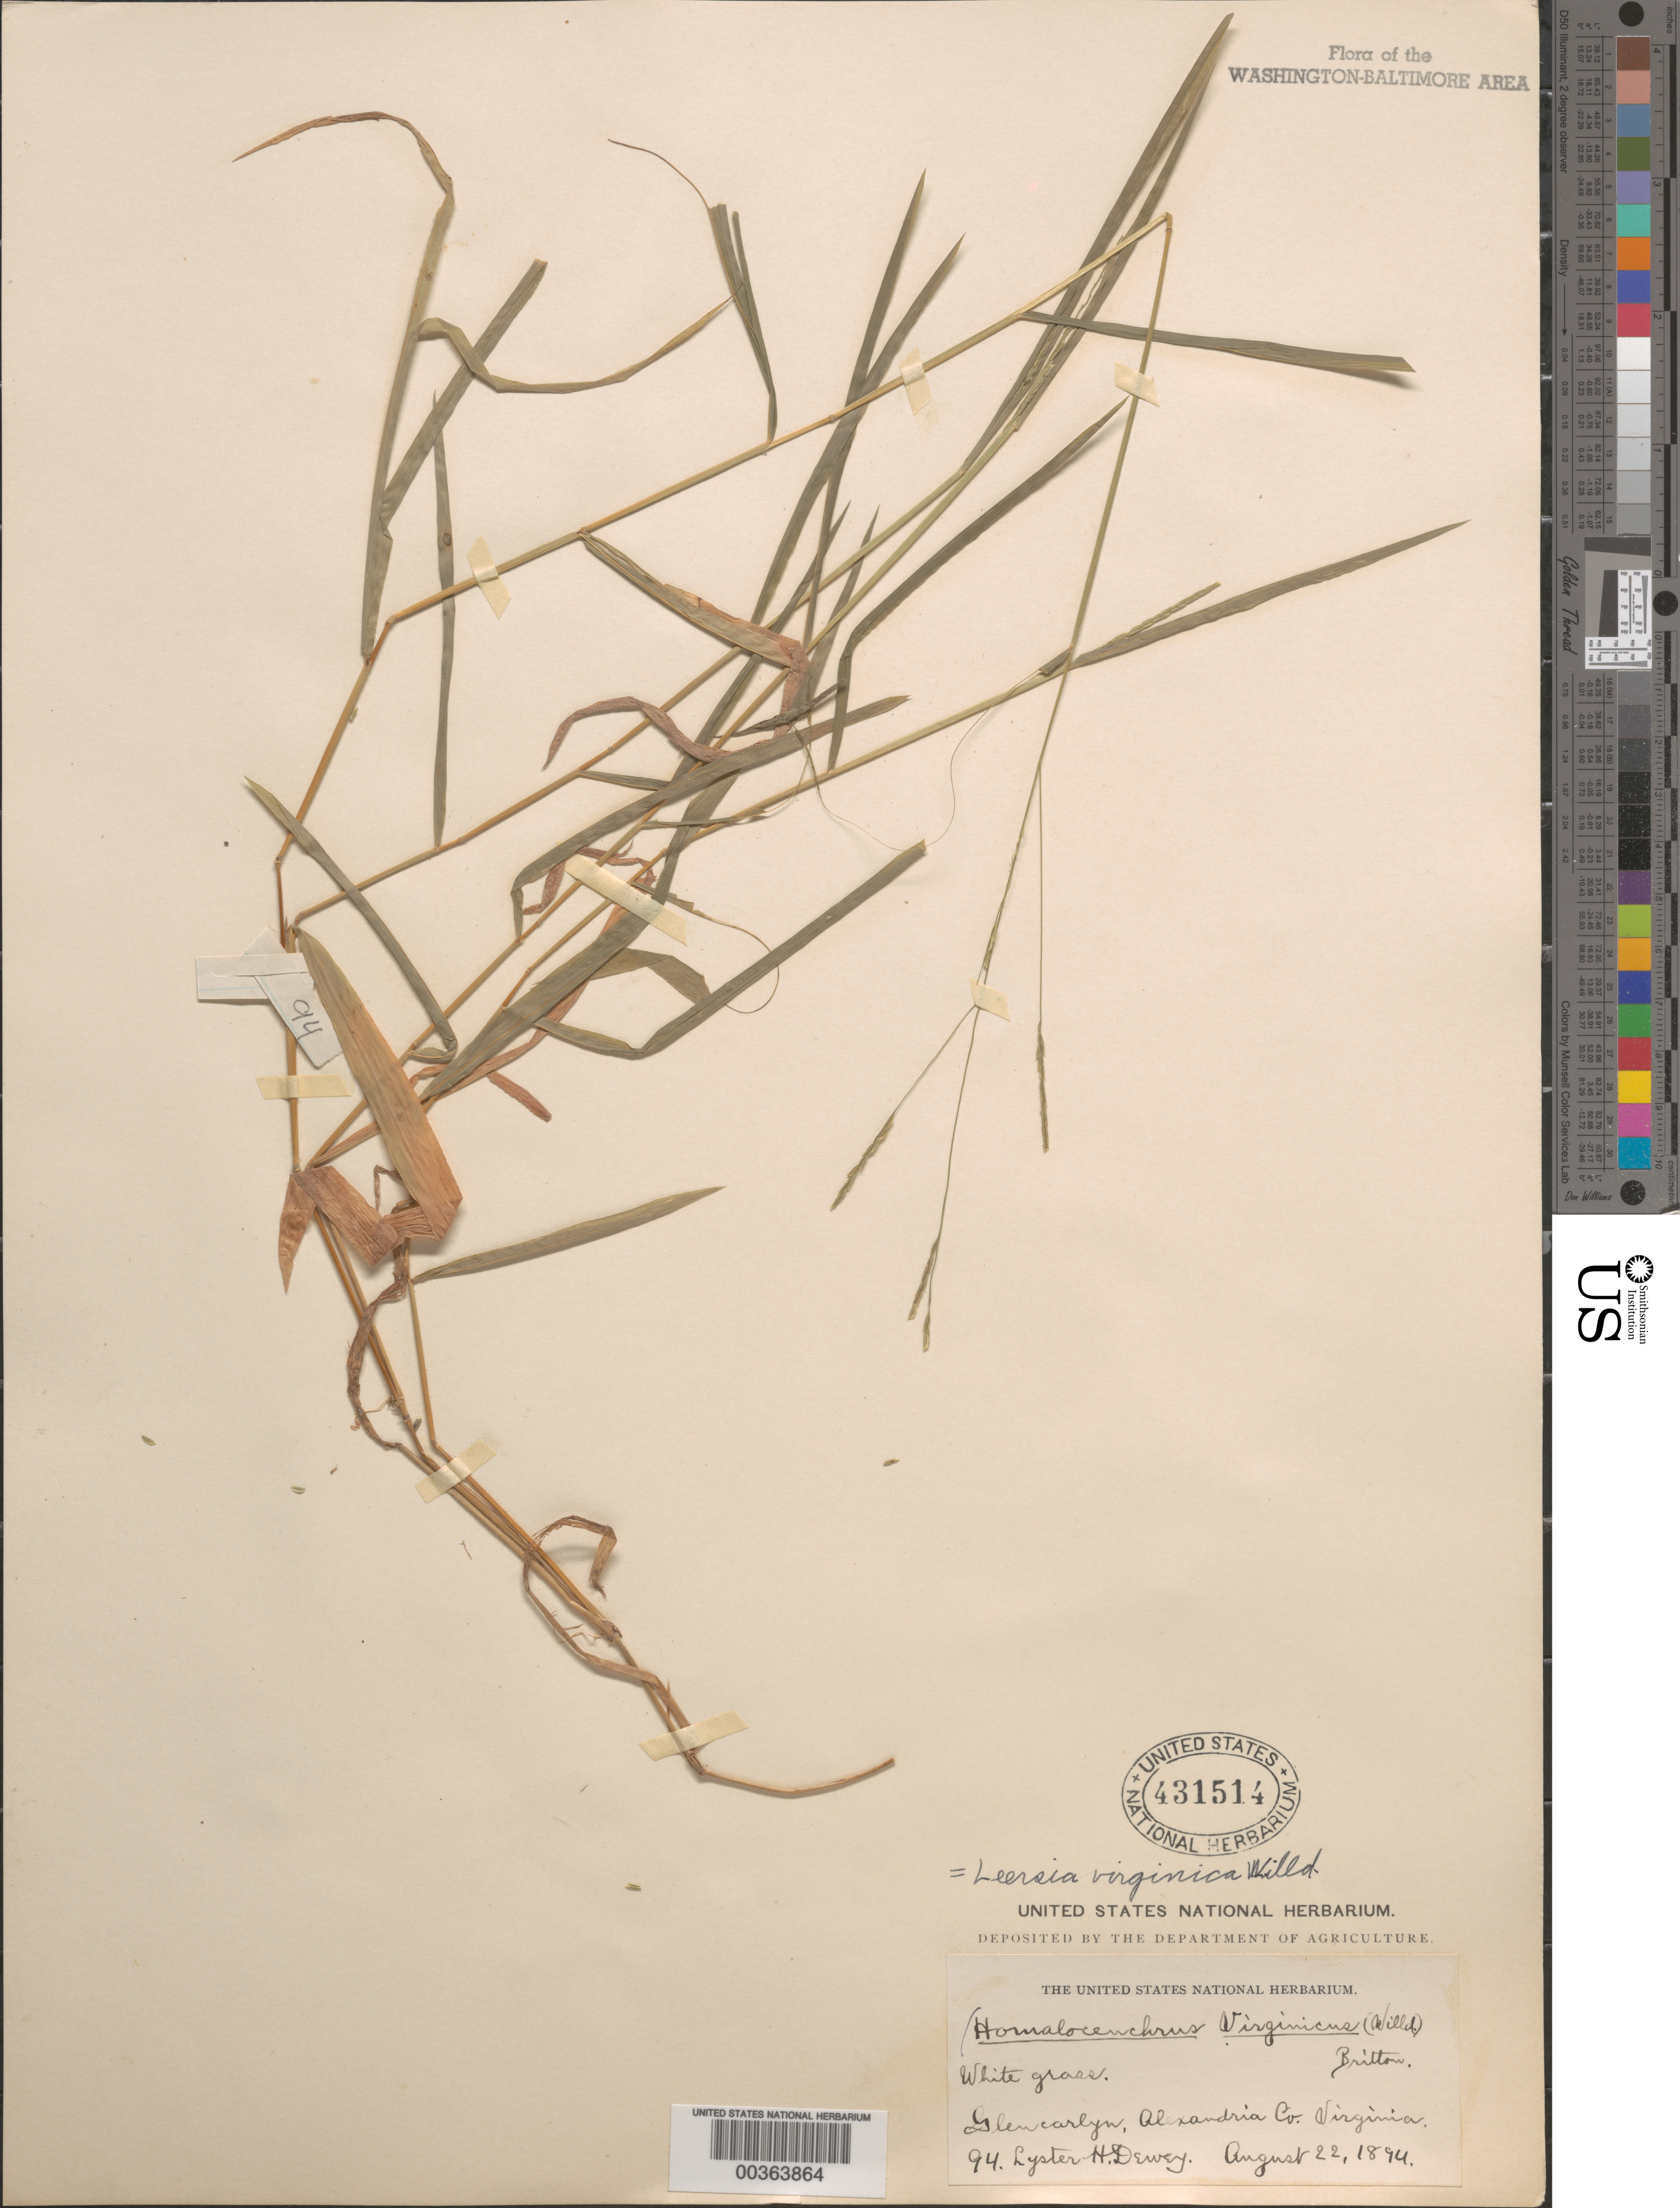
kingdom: Plantae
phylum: Tracheophyta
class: Liliopsida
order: Poales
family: Poaceae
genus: Leersia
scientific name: Leersia virginica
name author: Willd.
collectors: L. H. Dewey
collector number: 94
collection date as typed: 22 Aug 1894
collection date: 1894-08-22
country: United States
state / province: Virginia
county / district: Arlington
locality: Glencarlyn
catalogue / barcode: US 431514